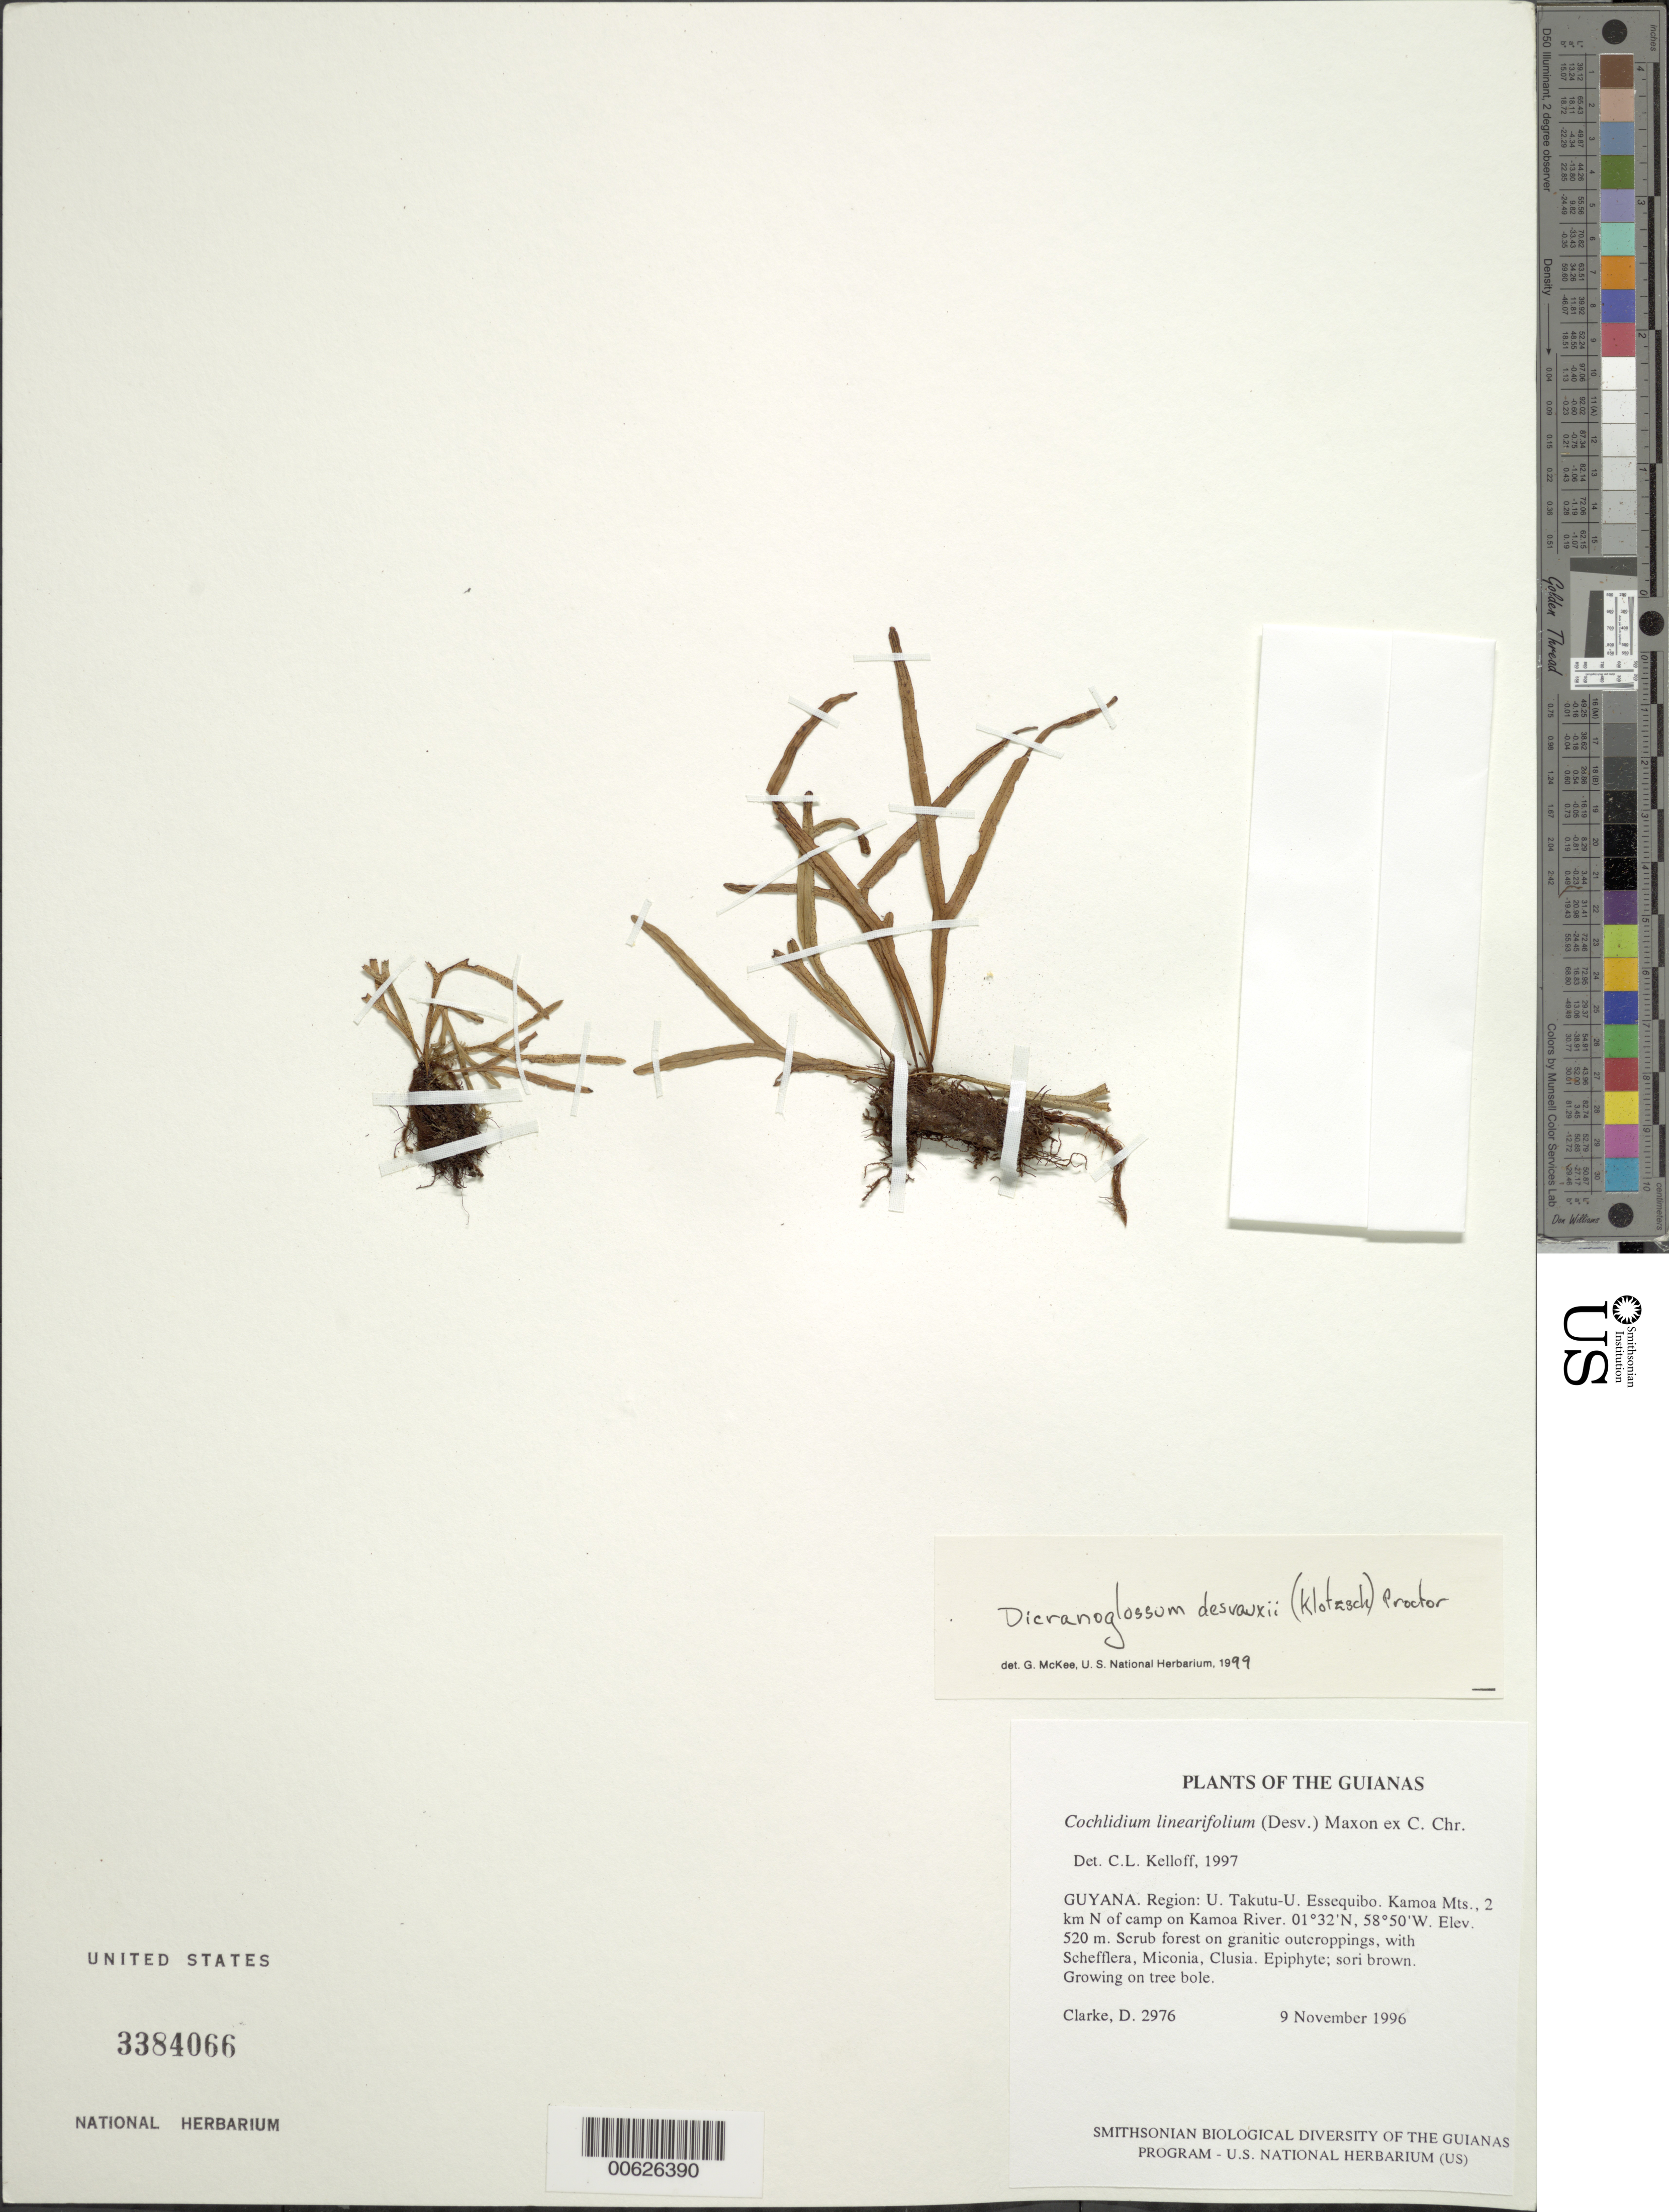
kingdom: Plantae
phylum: Tracheophyta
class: Polypodiopsida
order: Polypodiales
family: Polypodiaceae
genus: Pleopeltis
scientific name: Pleopeltis desvauxii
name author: (Klotzsch) Salino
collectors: H. D. Clarke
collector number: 2976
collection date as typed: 9 November 1996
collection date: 1996-11-09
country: Guyana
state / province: U. Takutu-U. Essequibo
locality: Kamoa Mts., 2 km N of camp on Kamoa River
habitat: Scrub forest on granitic outcroppings, with Schefflera, Miconia, Clusia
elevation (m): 520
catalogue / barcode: US 3384066